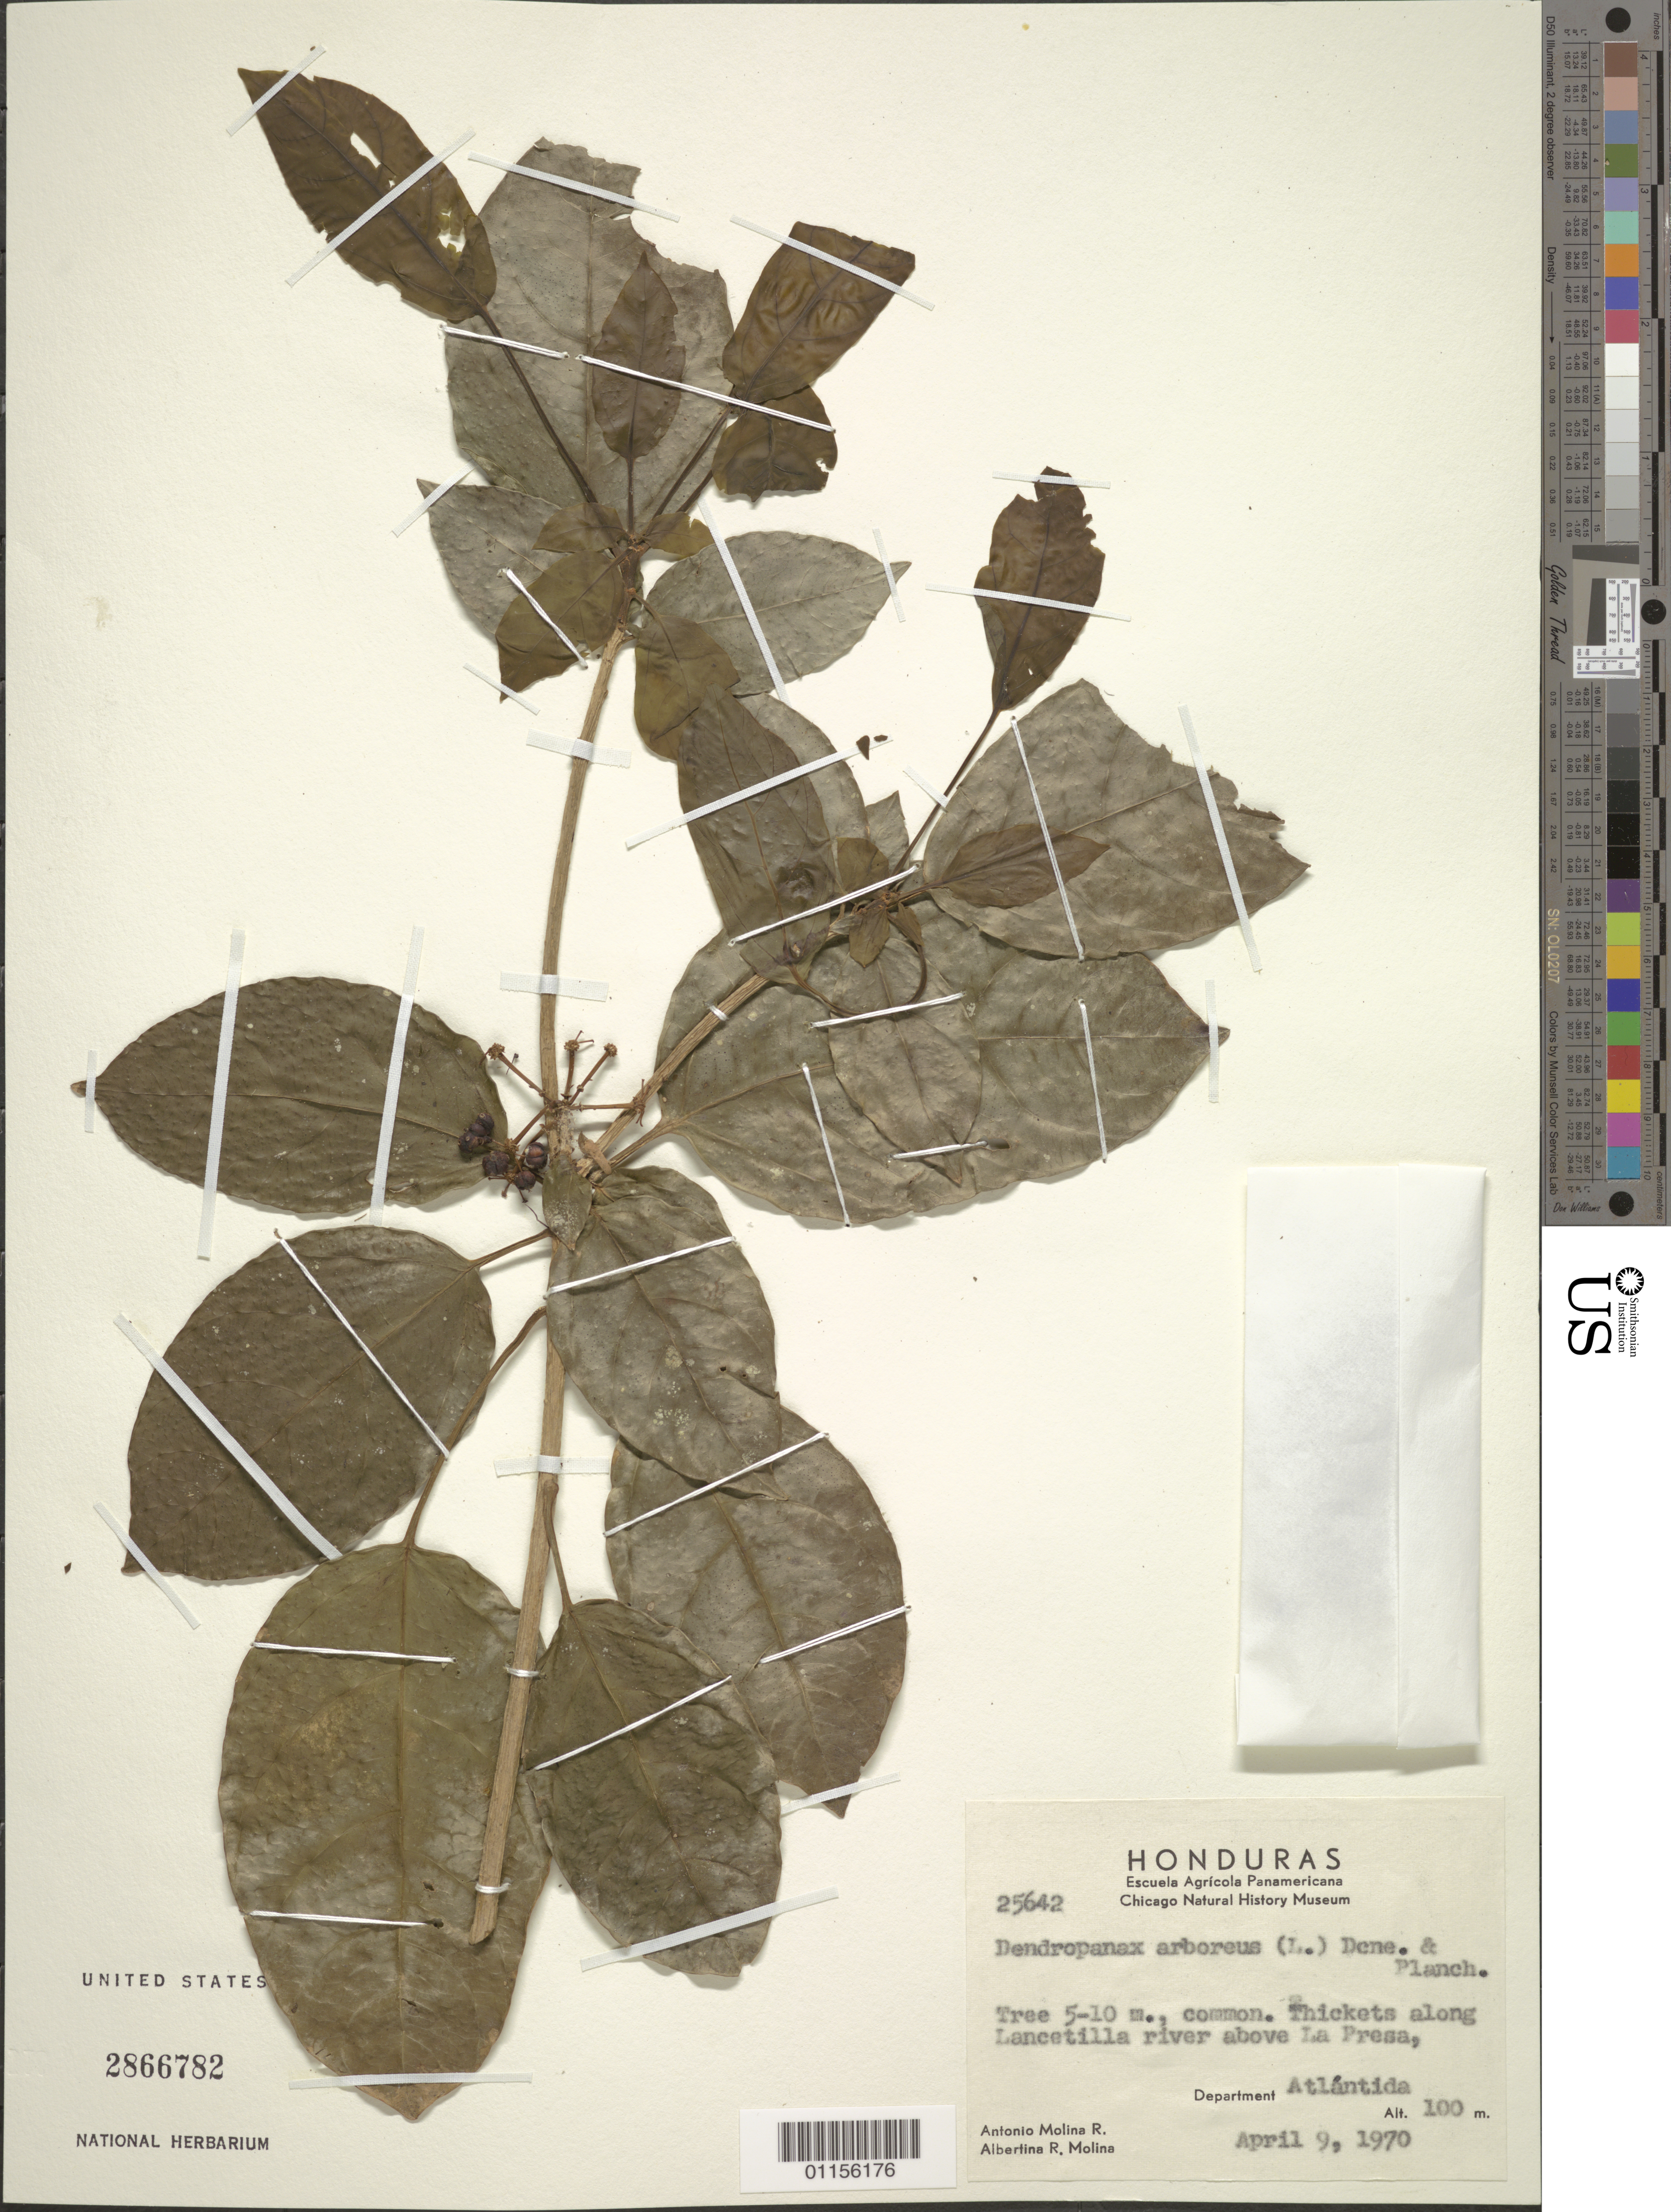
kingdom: Plantae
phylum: Tracheophyta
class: Magnoliopsida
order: Apiales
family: Araliaceae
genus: Dendropanax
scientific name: Dendropanax arboreus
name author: (L.) Decne. & Planch.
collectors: A. Molina R. & A. R. Molina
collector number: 25642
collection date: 1970-04-09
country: Honduras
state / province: Atlántida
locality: Lancetilla River above La Presa.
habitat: Tree, common. Thickets.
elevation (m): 100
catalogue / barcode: US 2866782